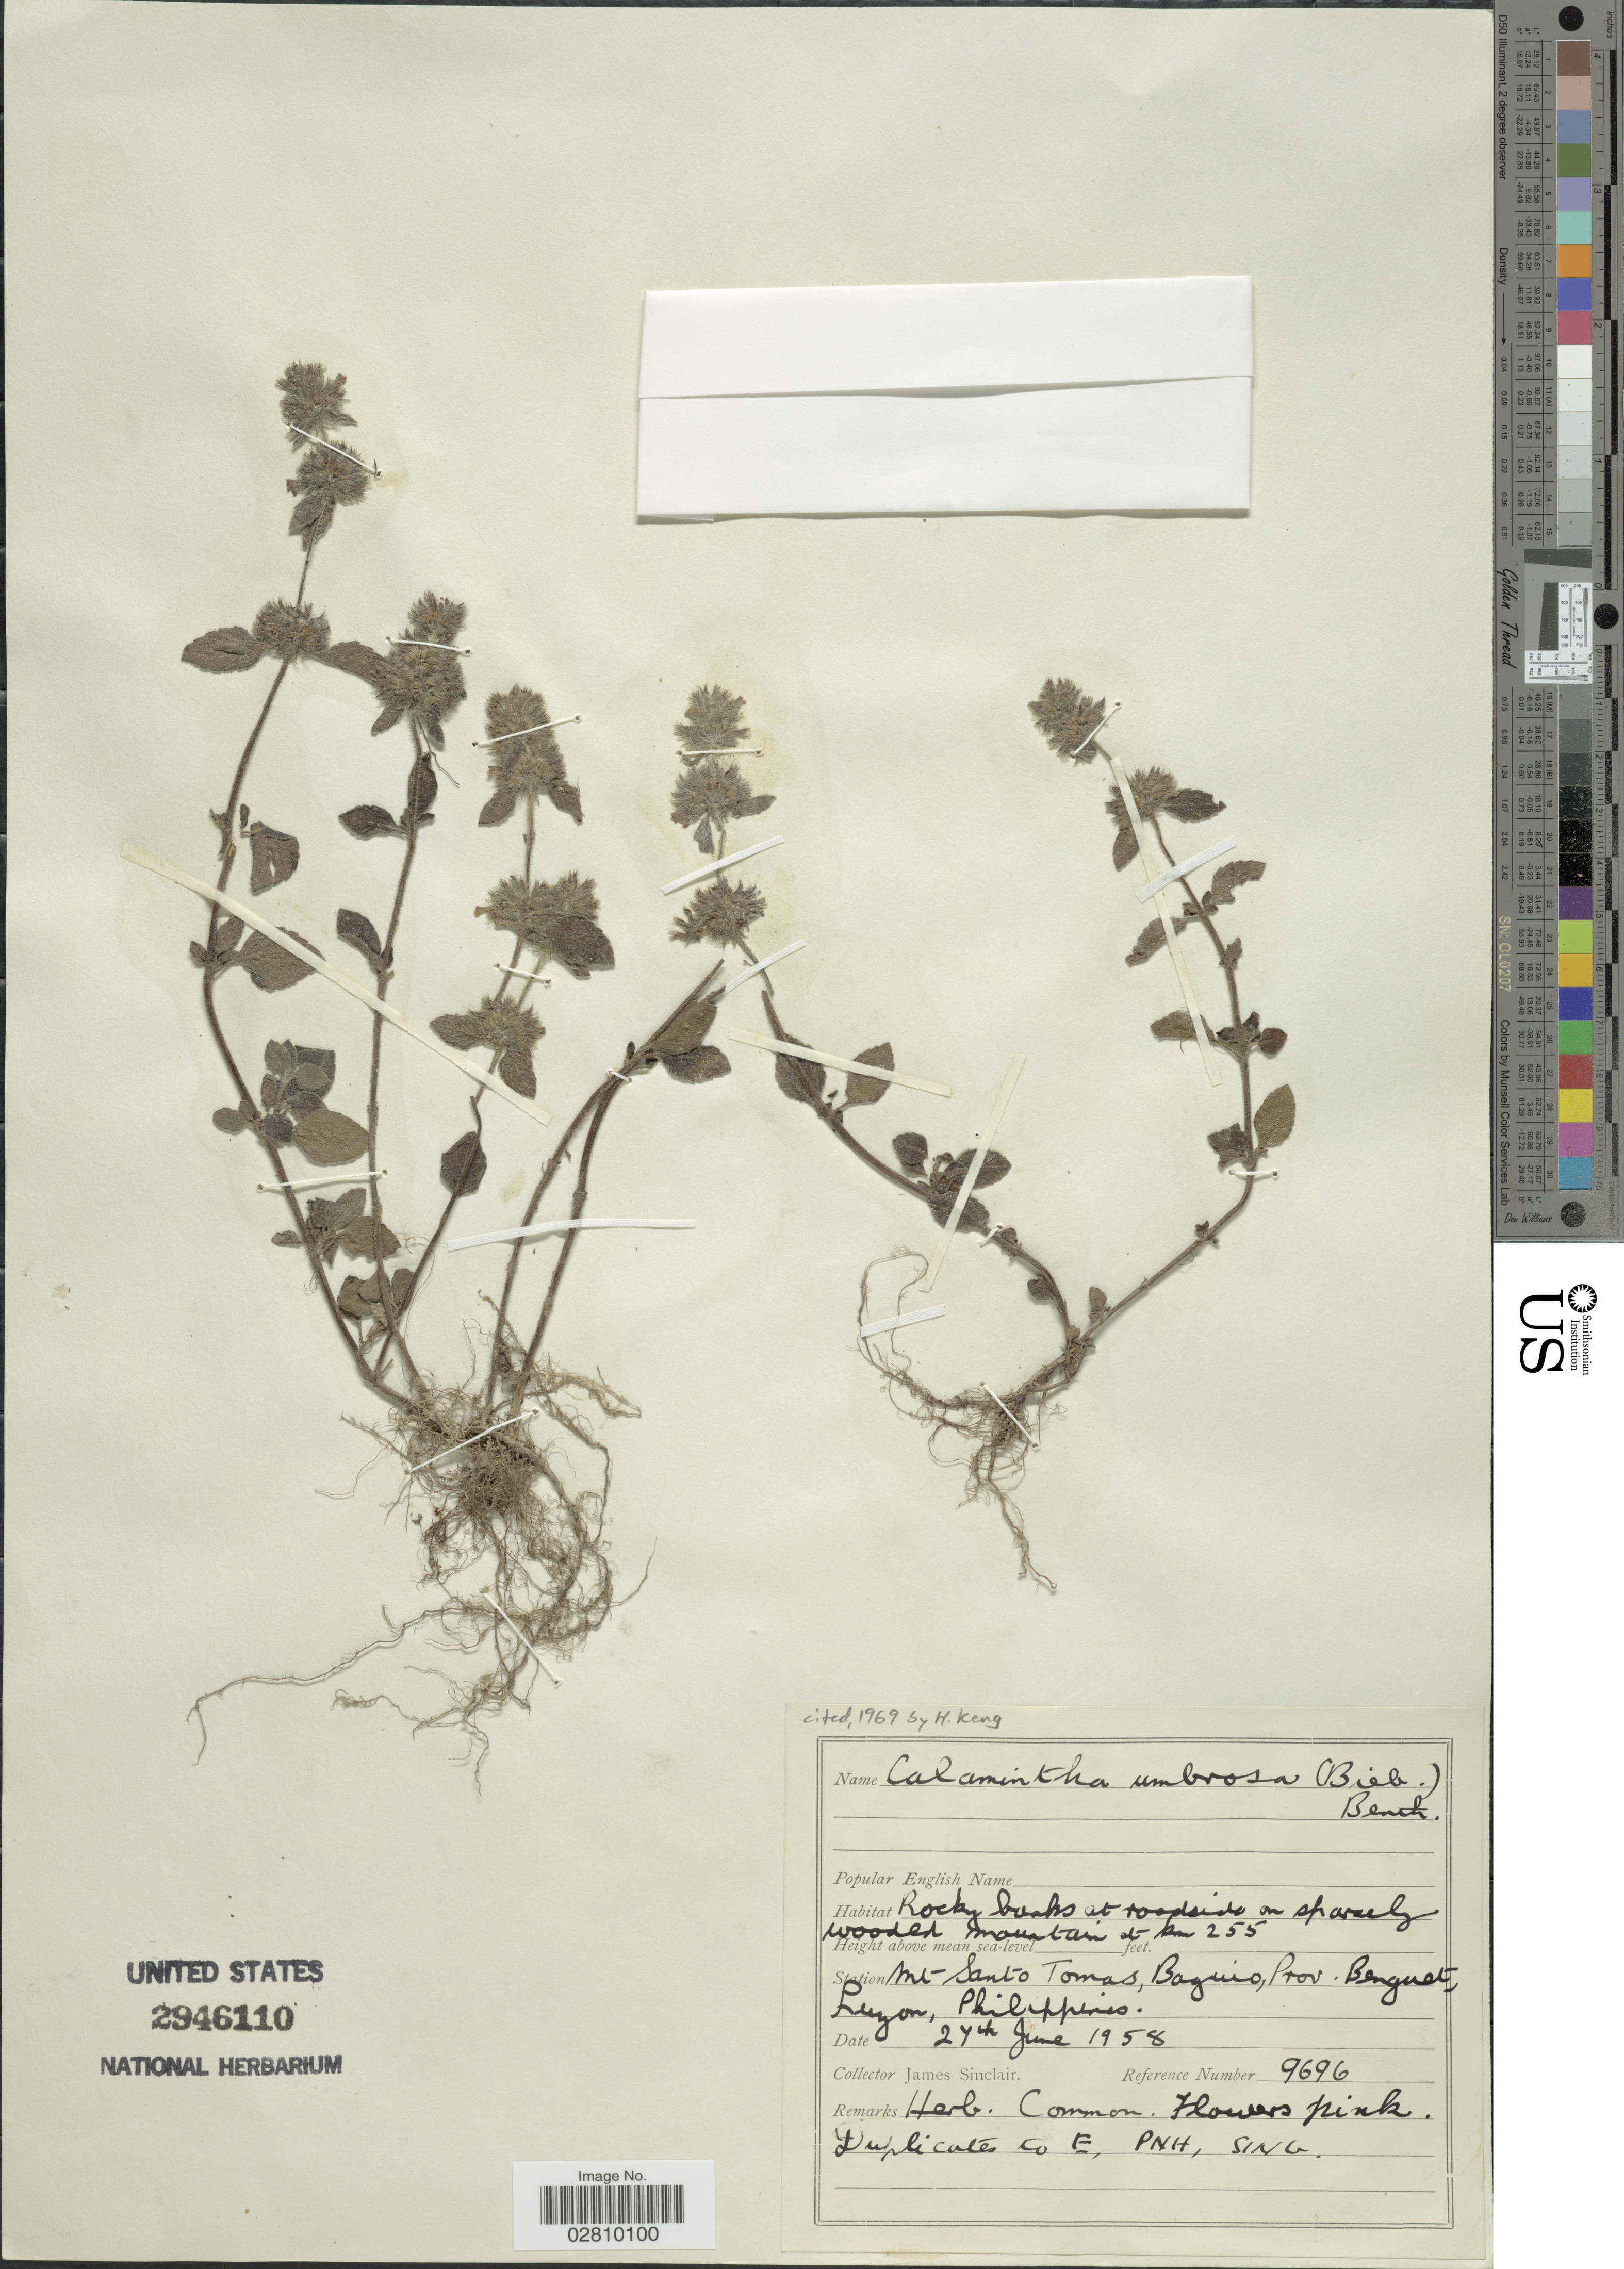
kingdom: Plantae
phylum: Tracheophyta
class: Magnoliopsida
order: Lamiales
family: Lamiaceae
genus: Calamintha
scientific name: Calamintha umbrosa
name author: (M. Bieb.) Rchb.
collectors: J. Sinclair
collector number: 9696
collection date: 1958-06-27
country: Philippines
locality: Mt. Santo Tomas, Baguio, Prov. Benguet, Luzon. Rocky banks at roadside on sparsely wooded mountain at km 255.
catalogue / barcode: US 2946110